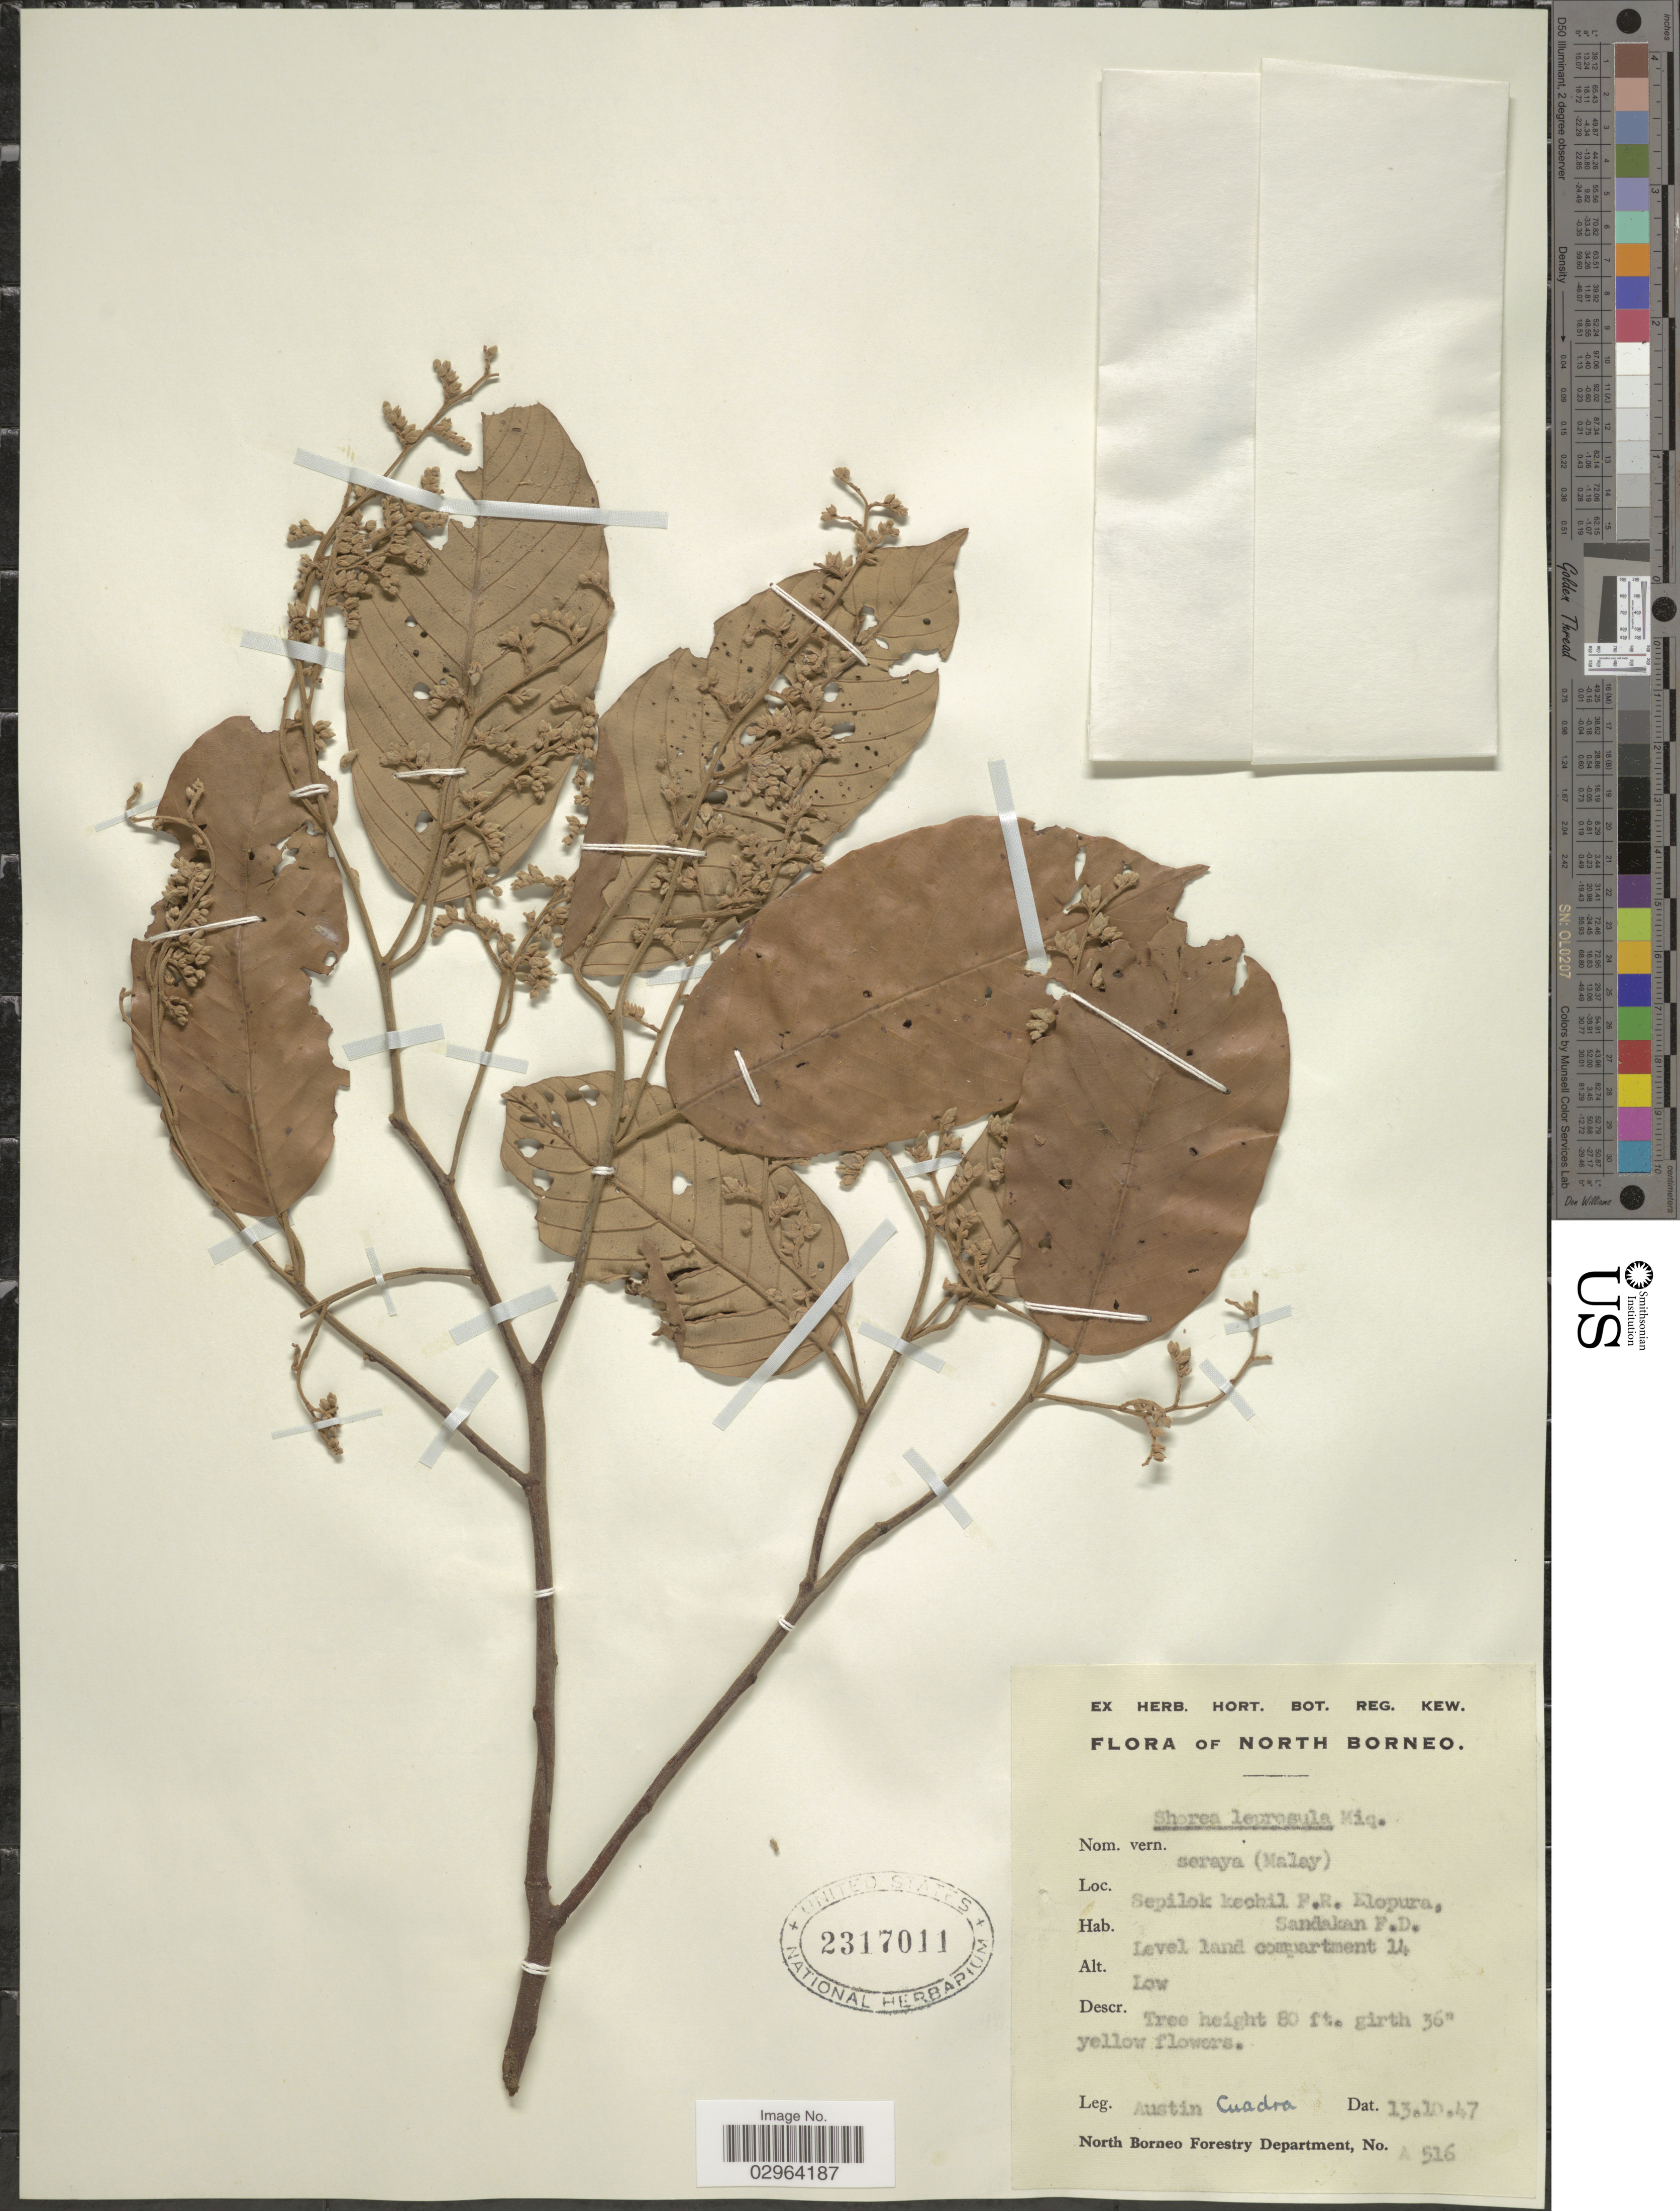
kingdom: Plantae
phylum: Tracheophyta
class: Magnoliopsida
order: Malvales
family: Dipterocarpaceae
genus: Rubroshorea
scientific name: Rubroshorea leprosula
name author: (Miq.) P.S. Ashton & J. Heck.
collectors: A. Cuadra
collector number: A516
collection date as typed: Transcribed d/m/y: 13/10/47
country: Malaysia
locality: North Borneo. Sepilok kechil F.R. Elopura, Sandakan F.D. Level land compartment 14.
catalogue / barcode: US 2317011